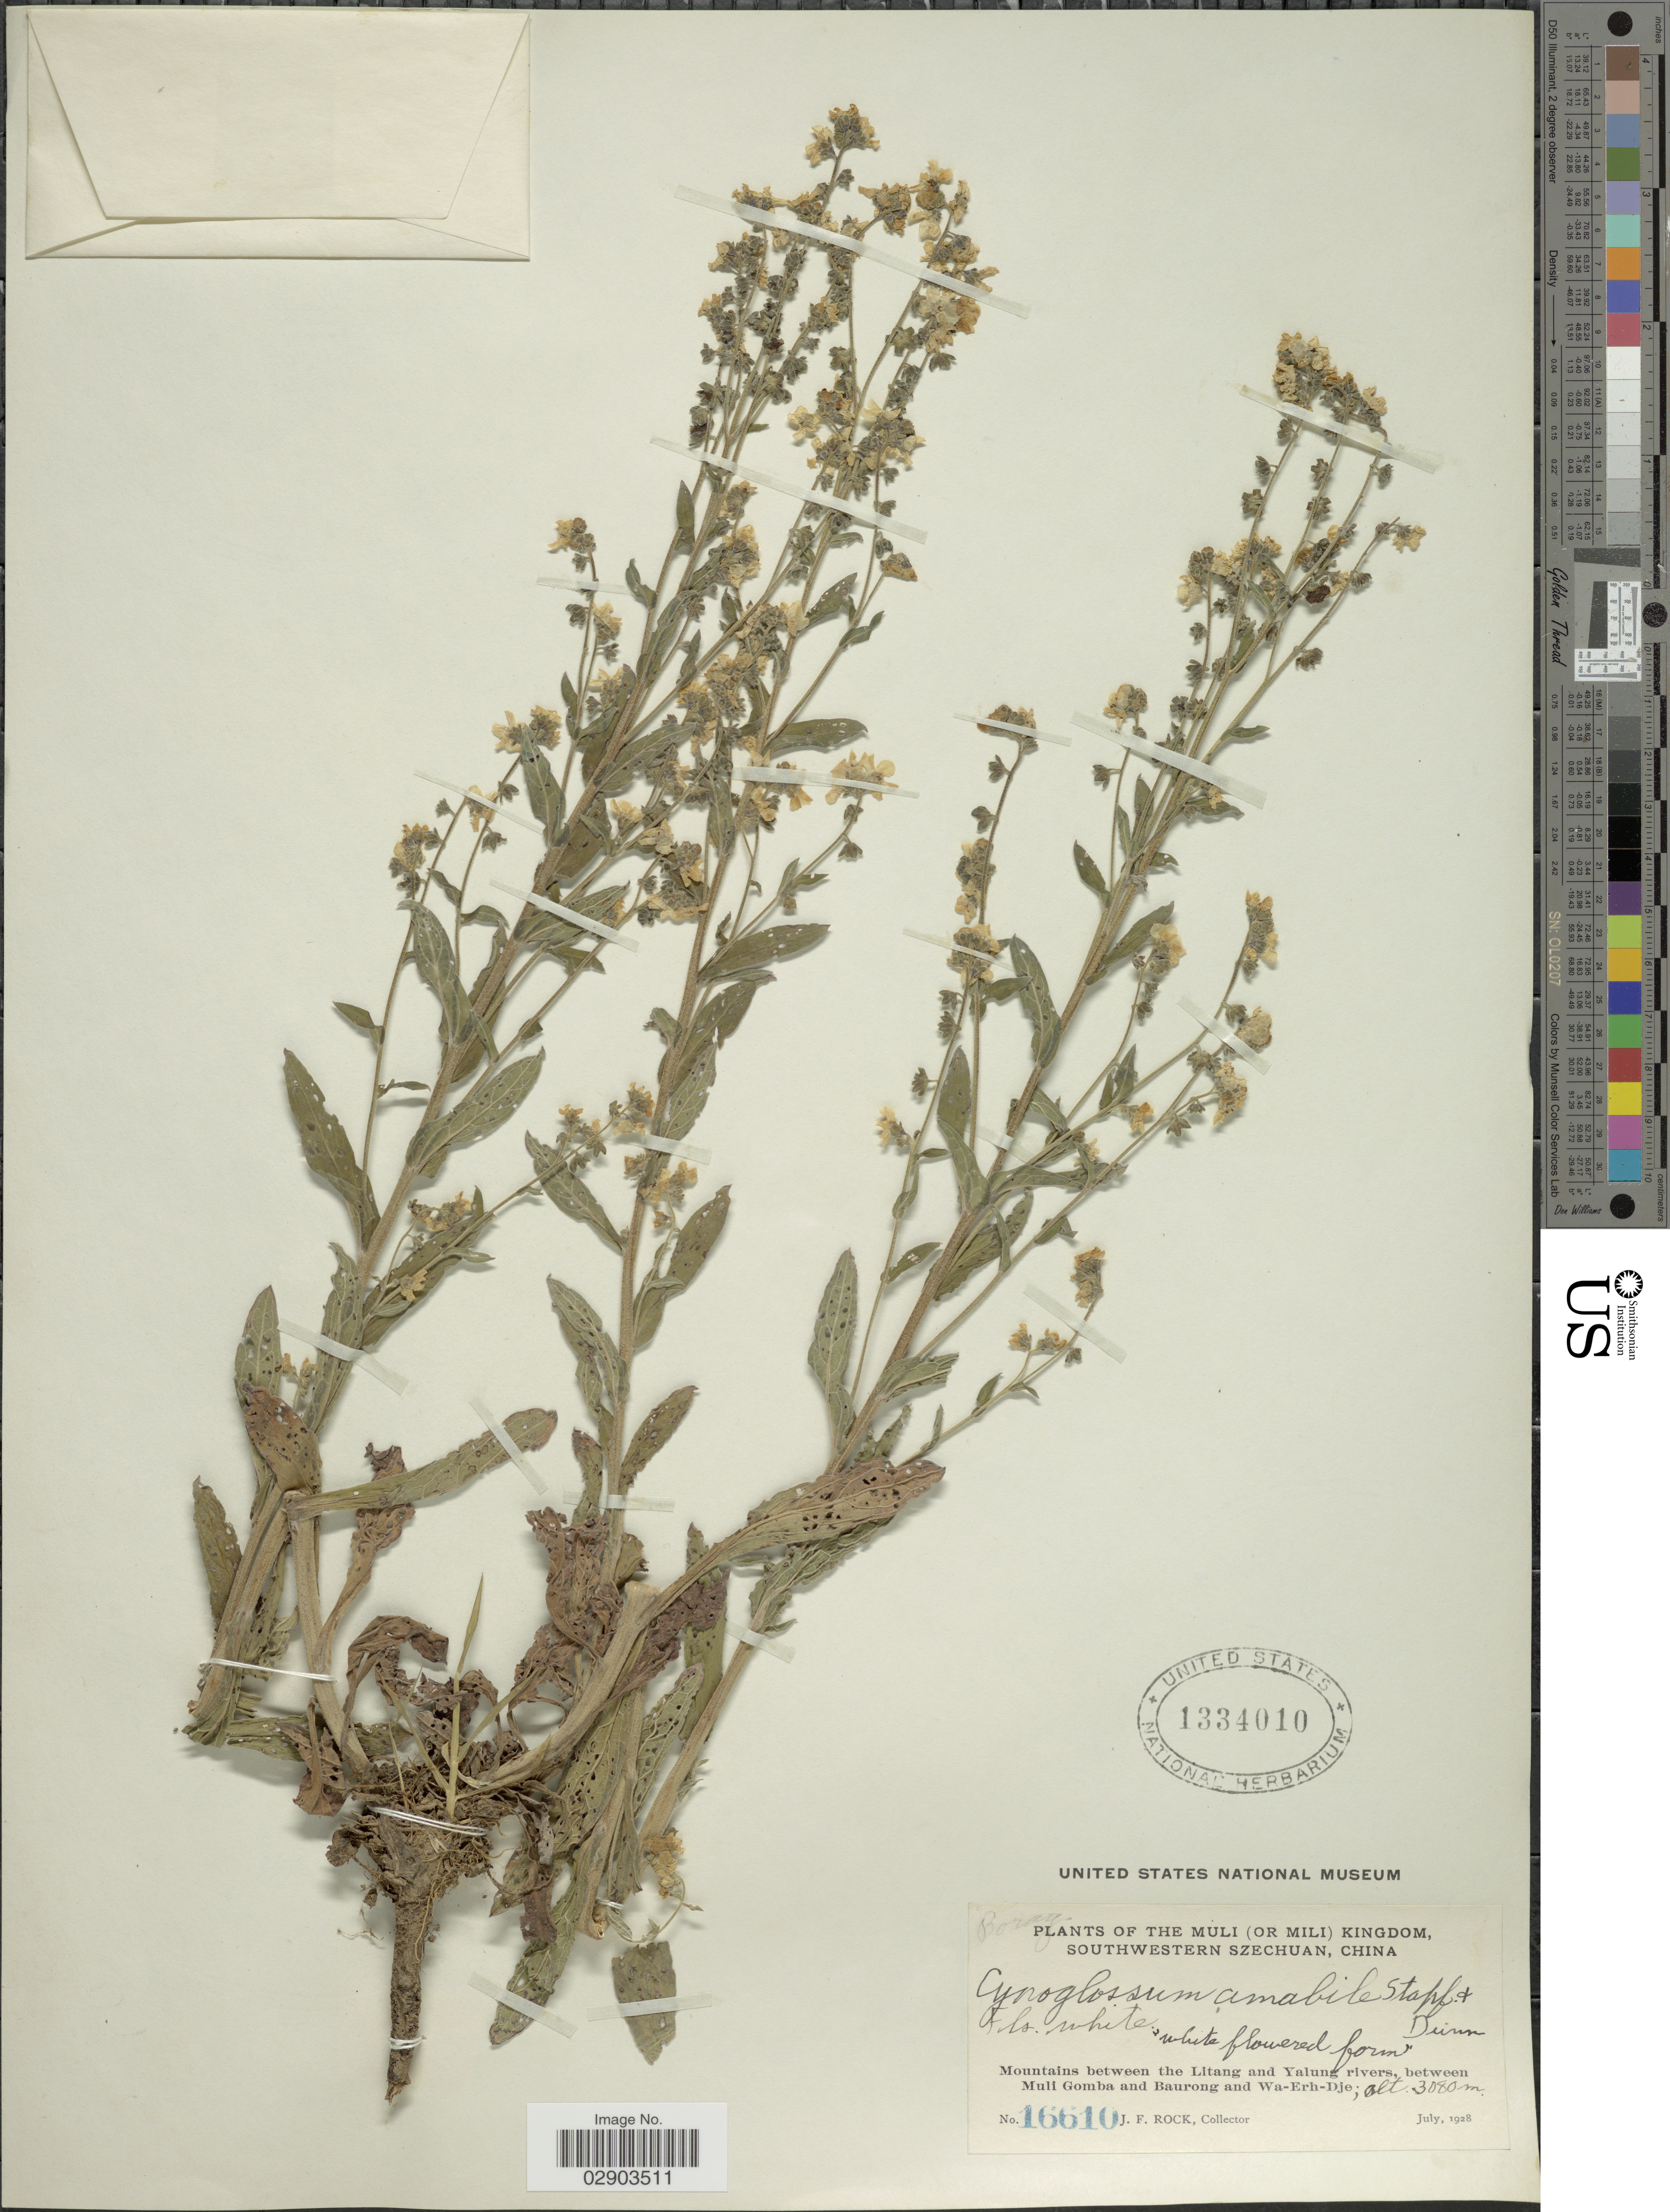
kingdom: Plantae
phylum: Tracheophyta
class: Magnoliopsida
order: Boraginales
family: Boraginaceae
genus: Cynoglossum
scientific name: Cynoglossum amabile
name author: Stapf & J.R. Drumm.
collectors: J. Rock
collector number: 16610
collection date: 1928-07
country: China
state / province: Sichuan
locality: The Muli (or Mili) Kingdom, Southwestern Szechuan. Mountains between the Litang and Yalung rivers, between Muli Gomba and Baurong and Wa-Erh-Dje.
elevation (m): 3080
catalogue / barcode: US 1334010